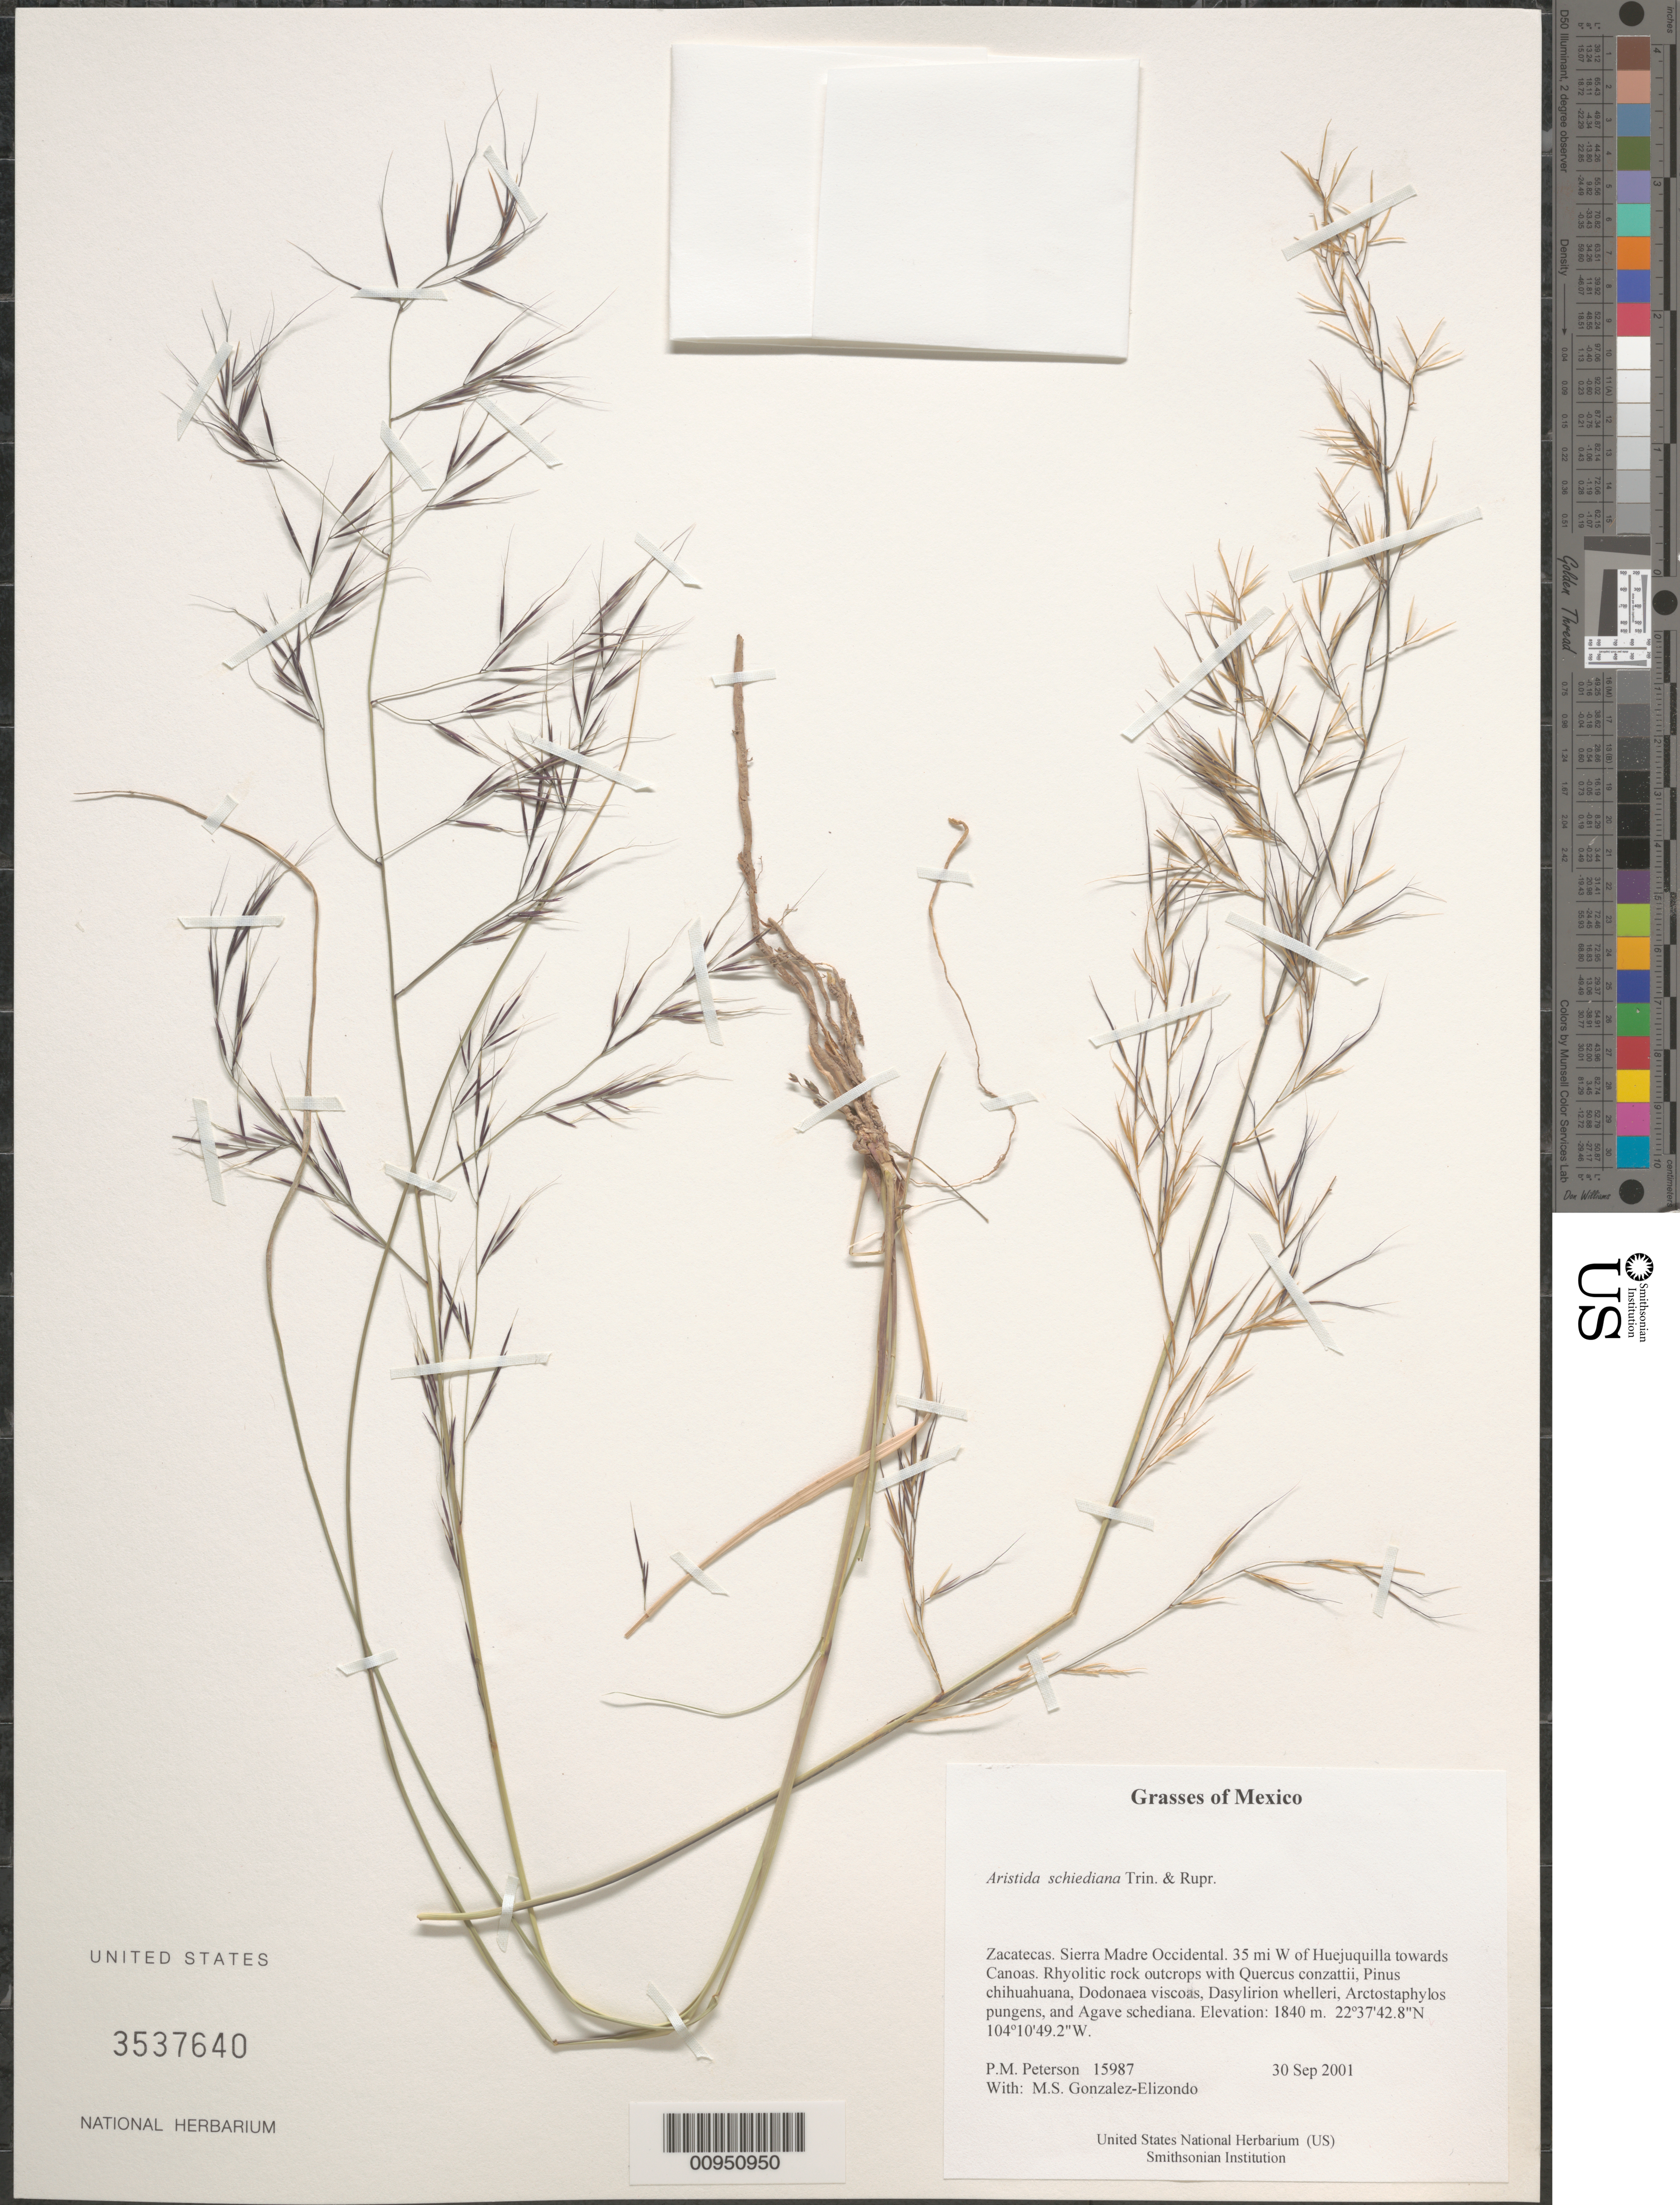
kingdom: Plantae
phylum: Tracheophyta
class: Liliopsida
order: Poales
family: Poaceae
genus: Aristida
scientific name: Aristida schiedeana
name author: Trin. & Rupr.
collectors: P. M. Peterson & M. S. González-Elizondo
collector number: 15987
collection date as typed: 30 Sep 2001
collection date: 2001-09-30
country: Mexico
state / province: Zacatecas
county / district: Sierra Madre Occidental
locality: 35 mi W of Huejuquilla towards Canoas. Rhyolitic rock outcrops with Quercus conzattii, Pinus chihuahuana, Dodonaea viscoas, Dasylirion whelleri, Arctostaphylos pungens, and Agave schediana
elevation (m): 1840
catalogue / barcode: US 3537640